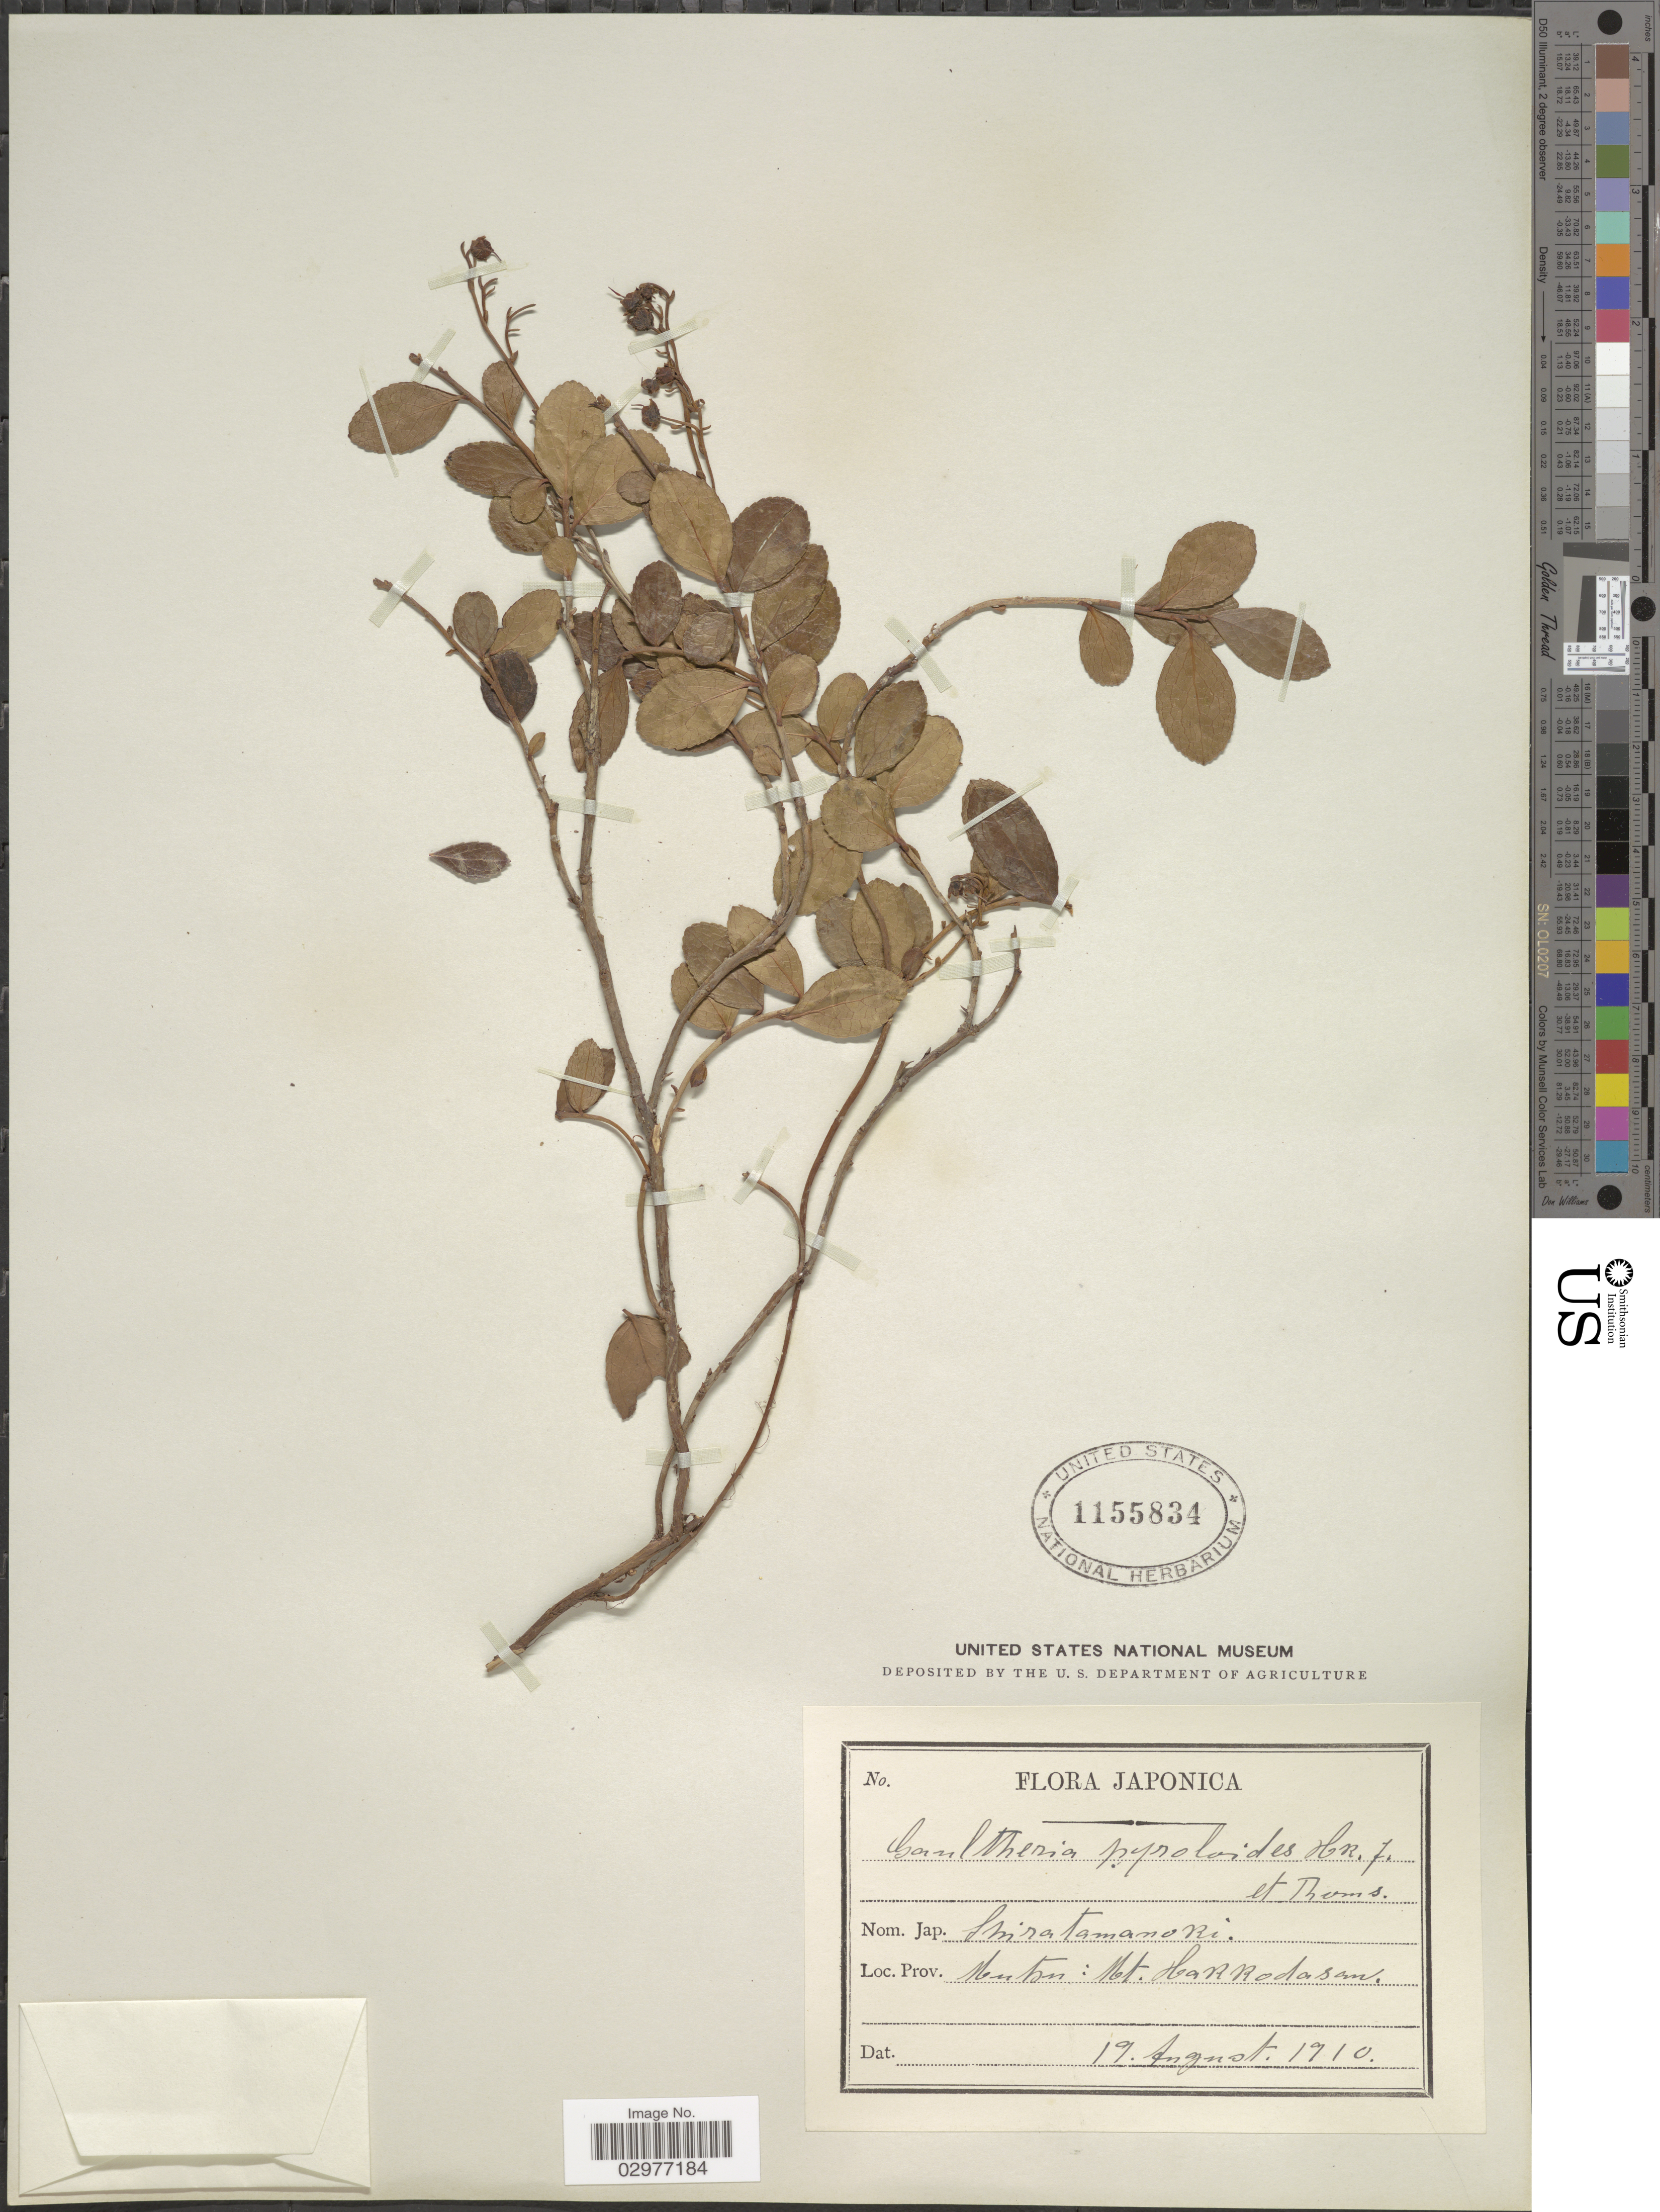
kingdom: Plantae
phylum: Tracheophyta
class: Magnoliopsida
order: Ericales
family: Ericaceae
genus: Gaultheria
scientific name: Gaultheria pyroloides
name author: Hook. f. & Thomson ex Miq.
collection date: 1910-08-19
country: Japan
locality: Prov. Mutsu: Mt. Hakkodasan.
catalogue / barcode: US 1155834